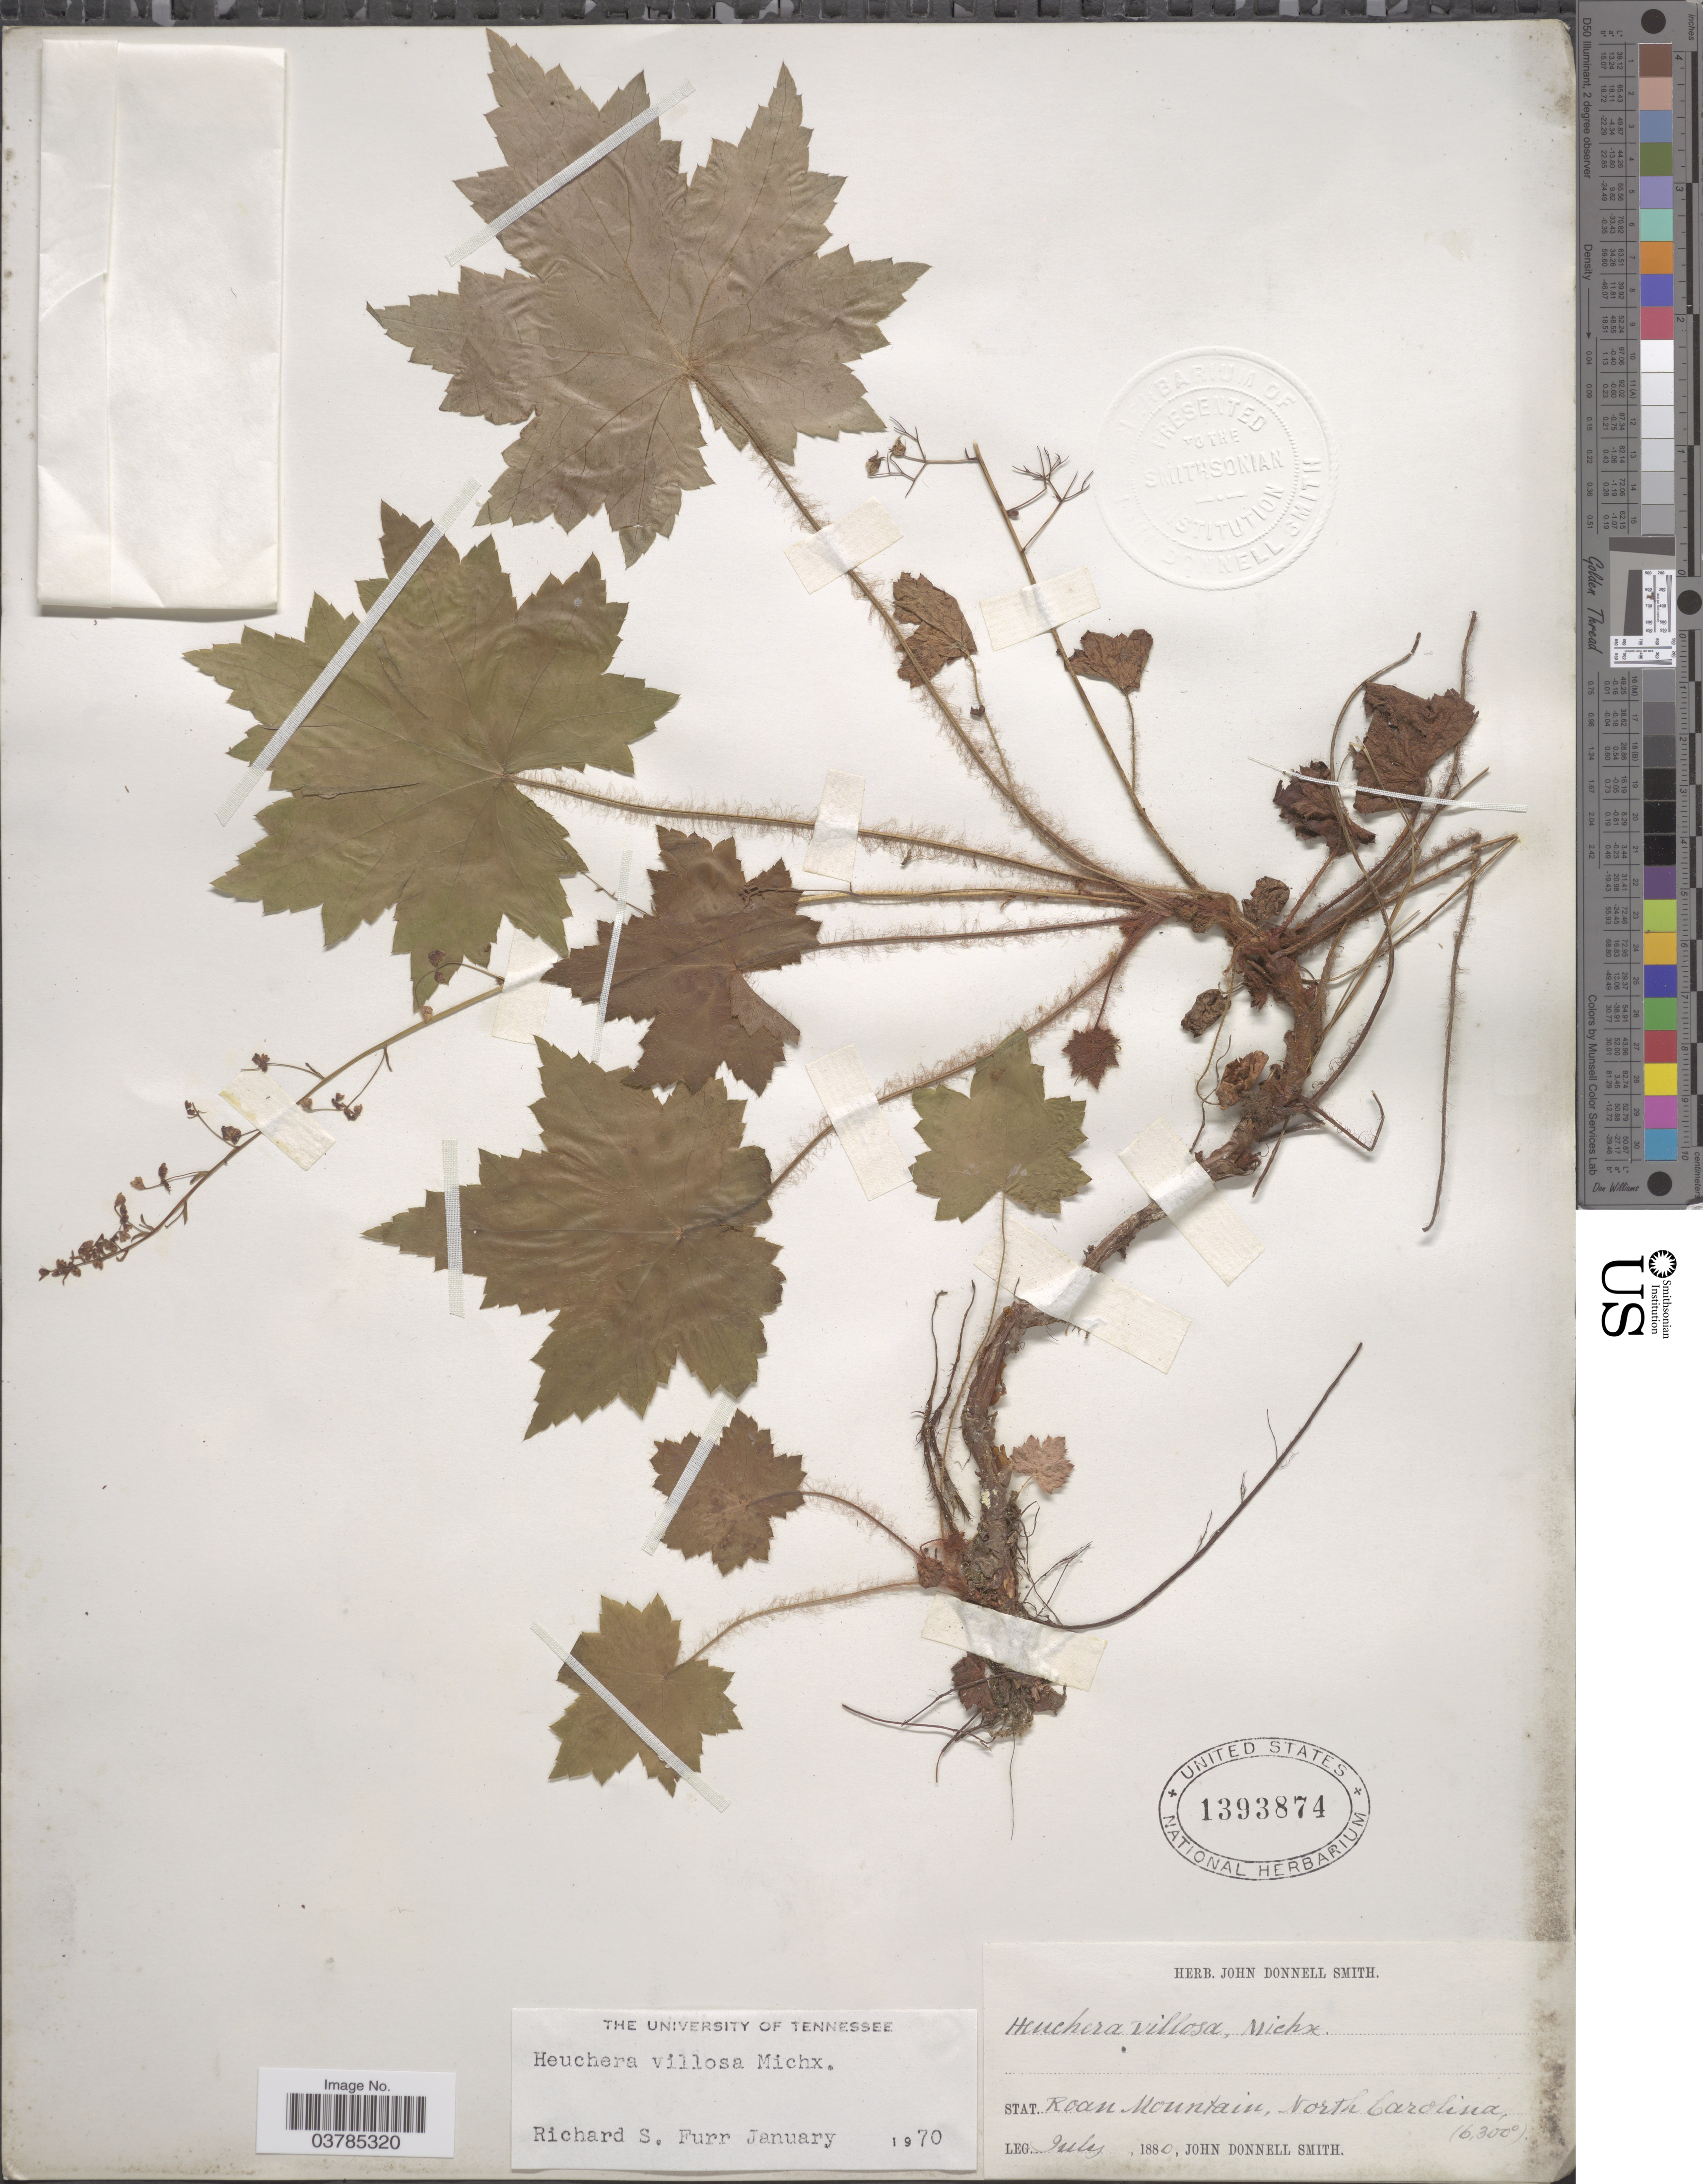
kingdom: Plantae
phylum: Tracheophyta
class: Magnoliopsida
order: Saxifragales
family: Saxifragaceae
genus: Heuchera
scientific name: Heuchera villosa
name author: Michx.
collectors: J. Donnell Smith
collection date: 1880-07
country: United States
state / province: North Carolina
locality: Stat. Roan Mountain.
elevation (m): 1920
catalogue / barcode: US 1393874